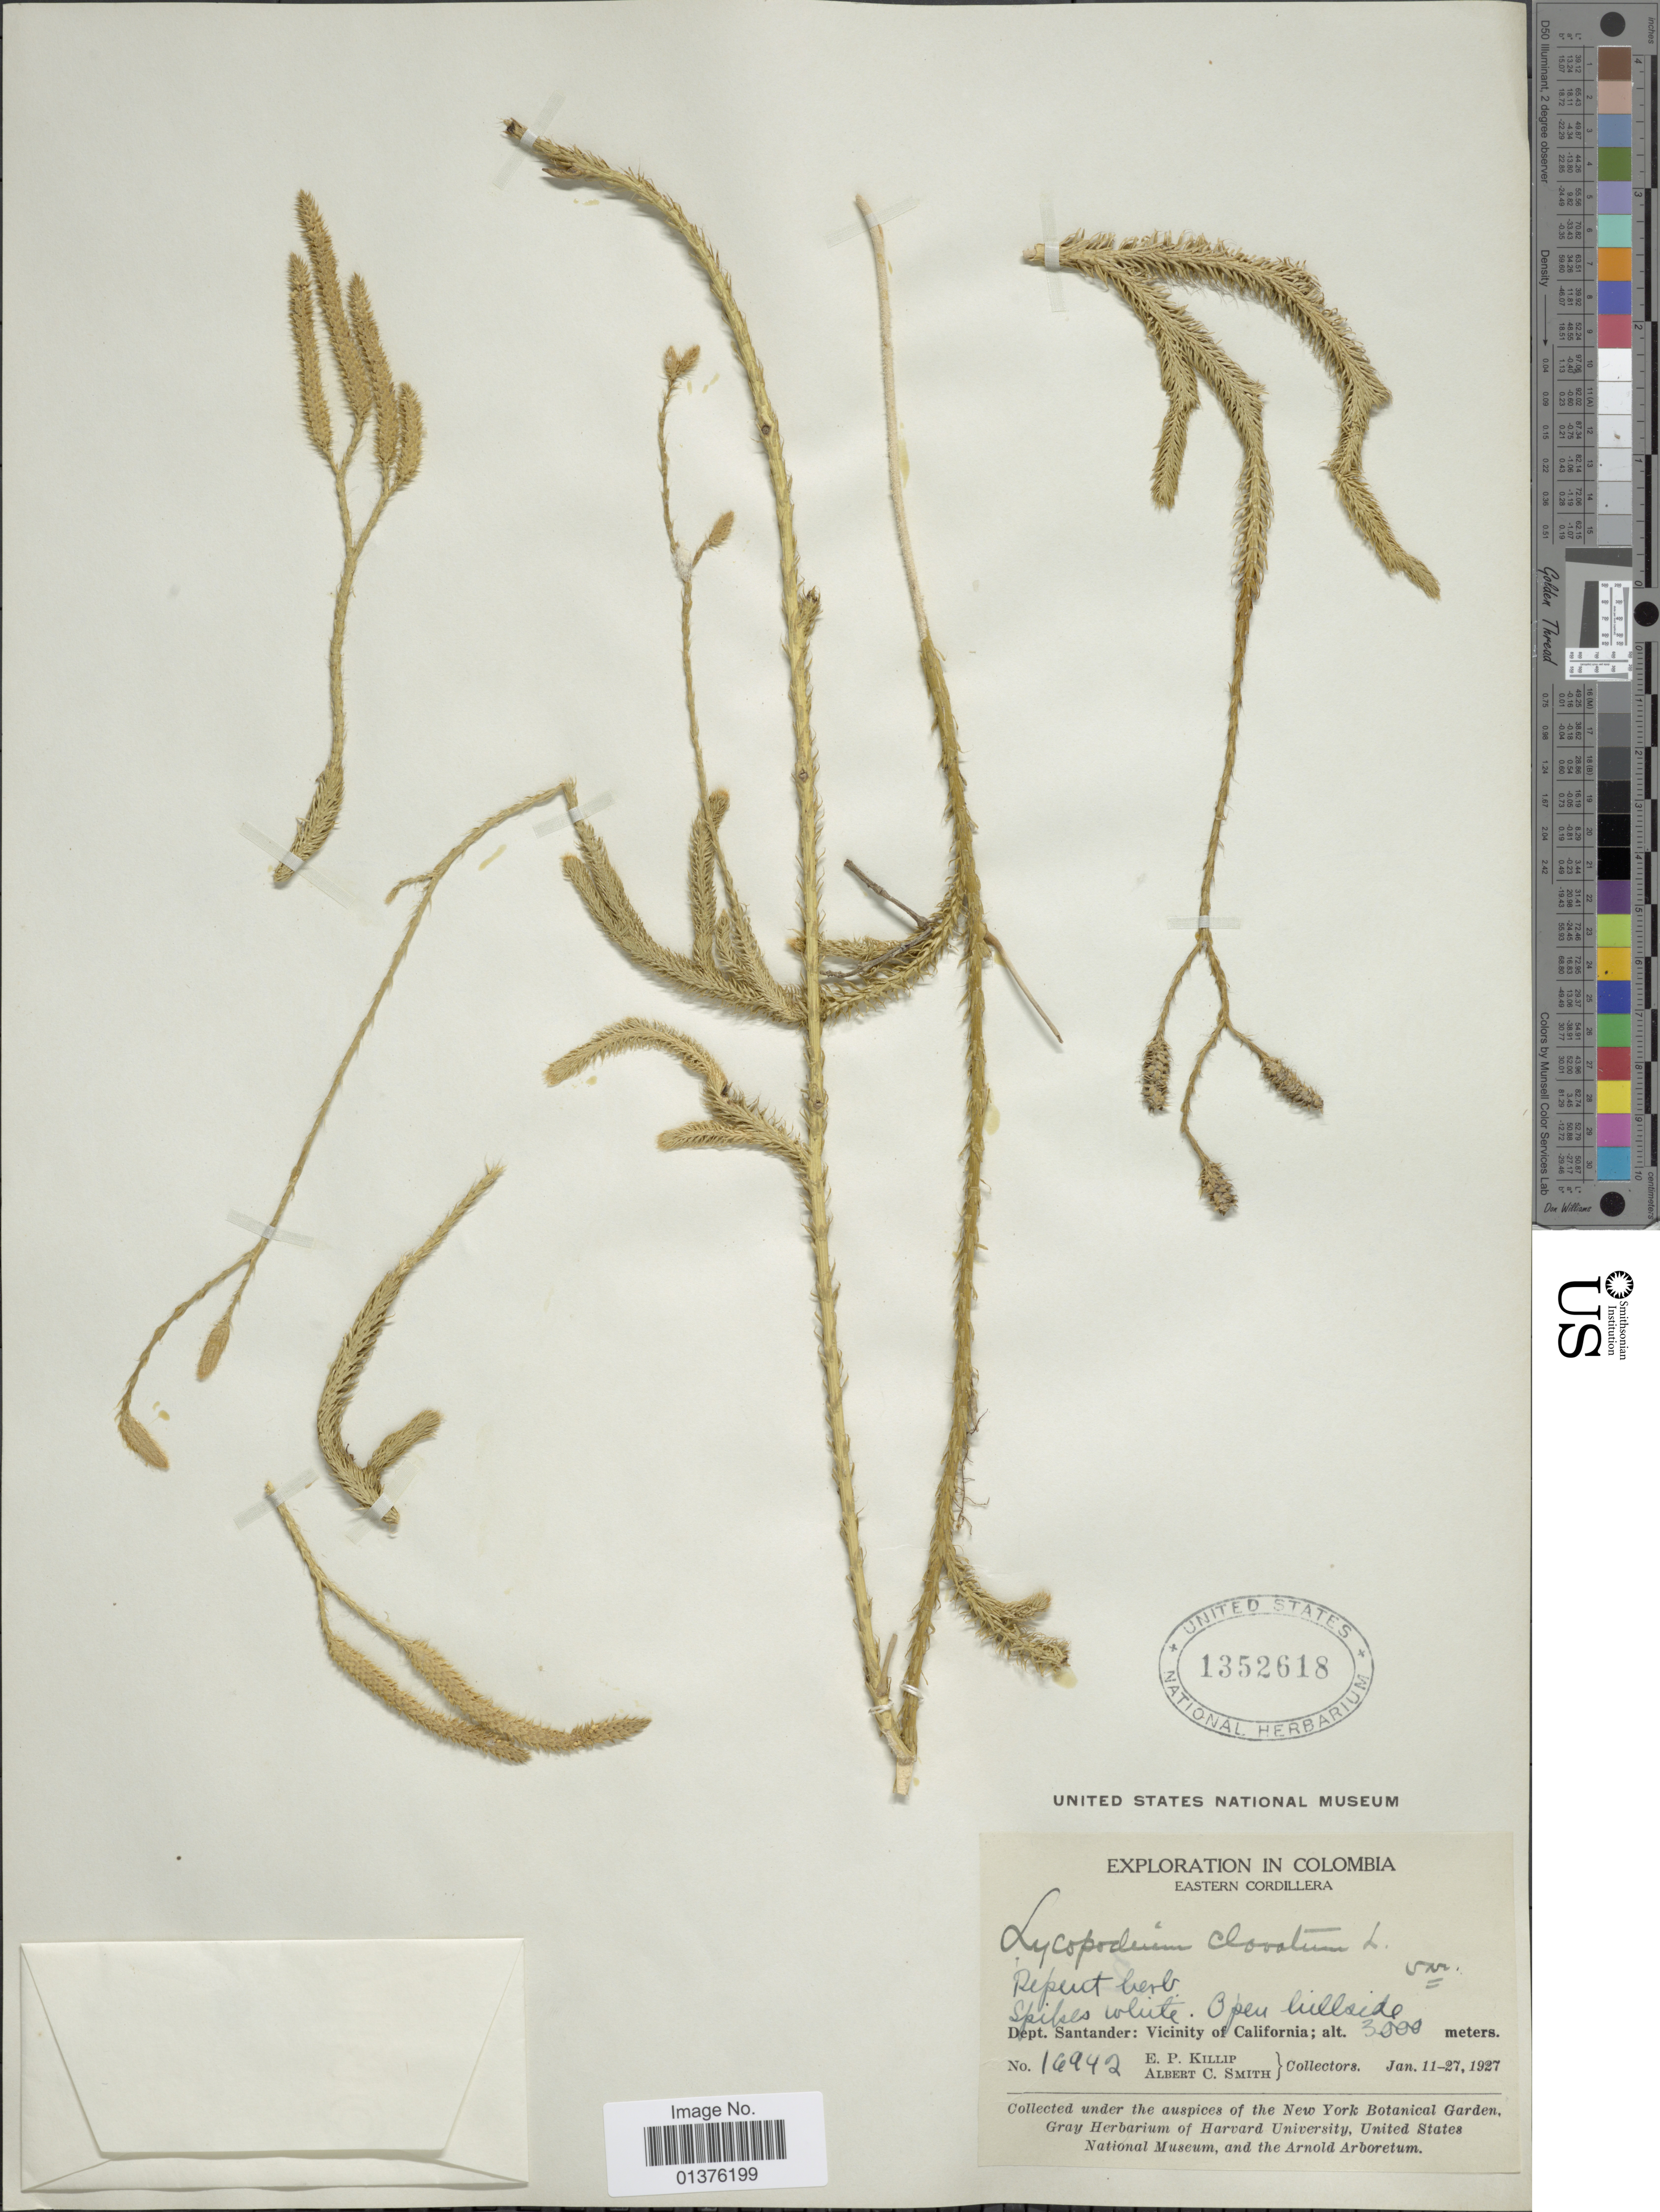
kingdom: Plantae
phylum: Tracheophyta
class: Lycopodiopsida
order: Lycopodiales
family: Lycopodiaceae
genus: Lycopodium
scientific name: Lycopodium clavatum subsp. clavatum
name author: L.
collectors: E. P. Killip & A. C. Smith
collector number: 14942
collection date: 1927-01-11/1927-01-27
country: Colombia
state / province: Santander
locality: Eastern Cordillera, Vicinity of California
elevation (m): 3000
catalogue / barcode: US 1352618